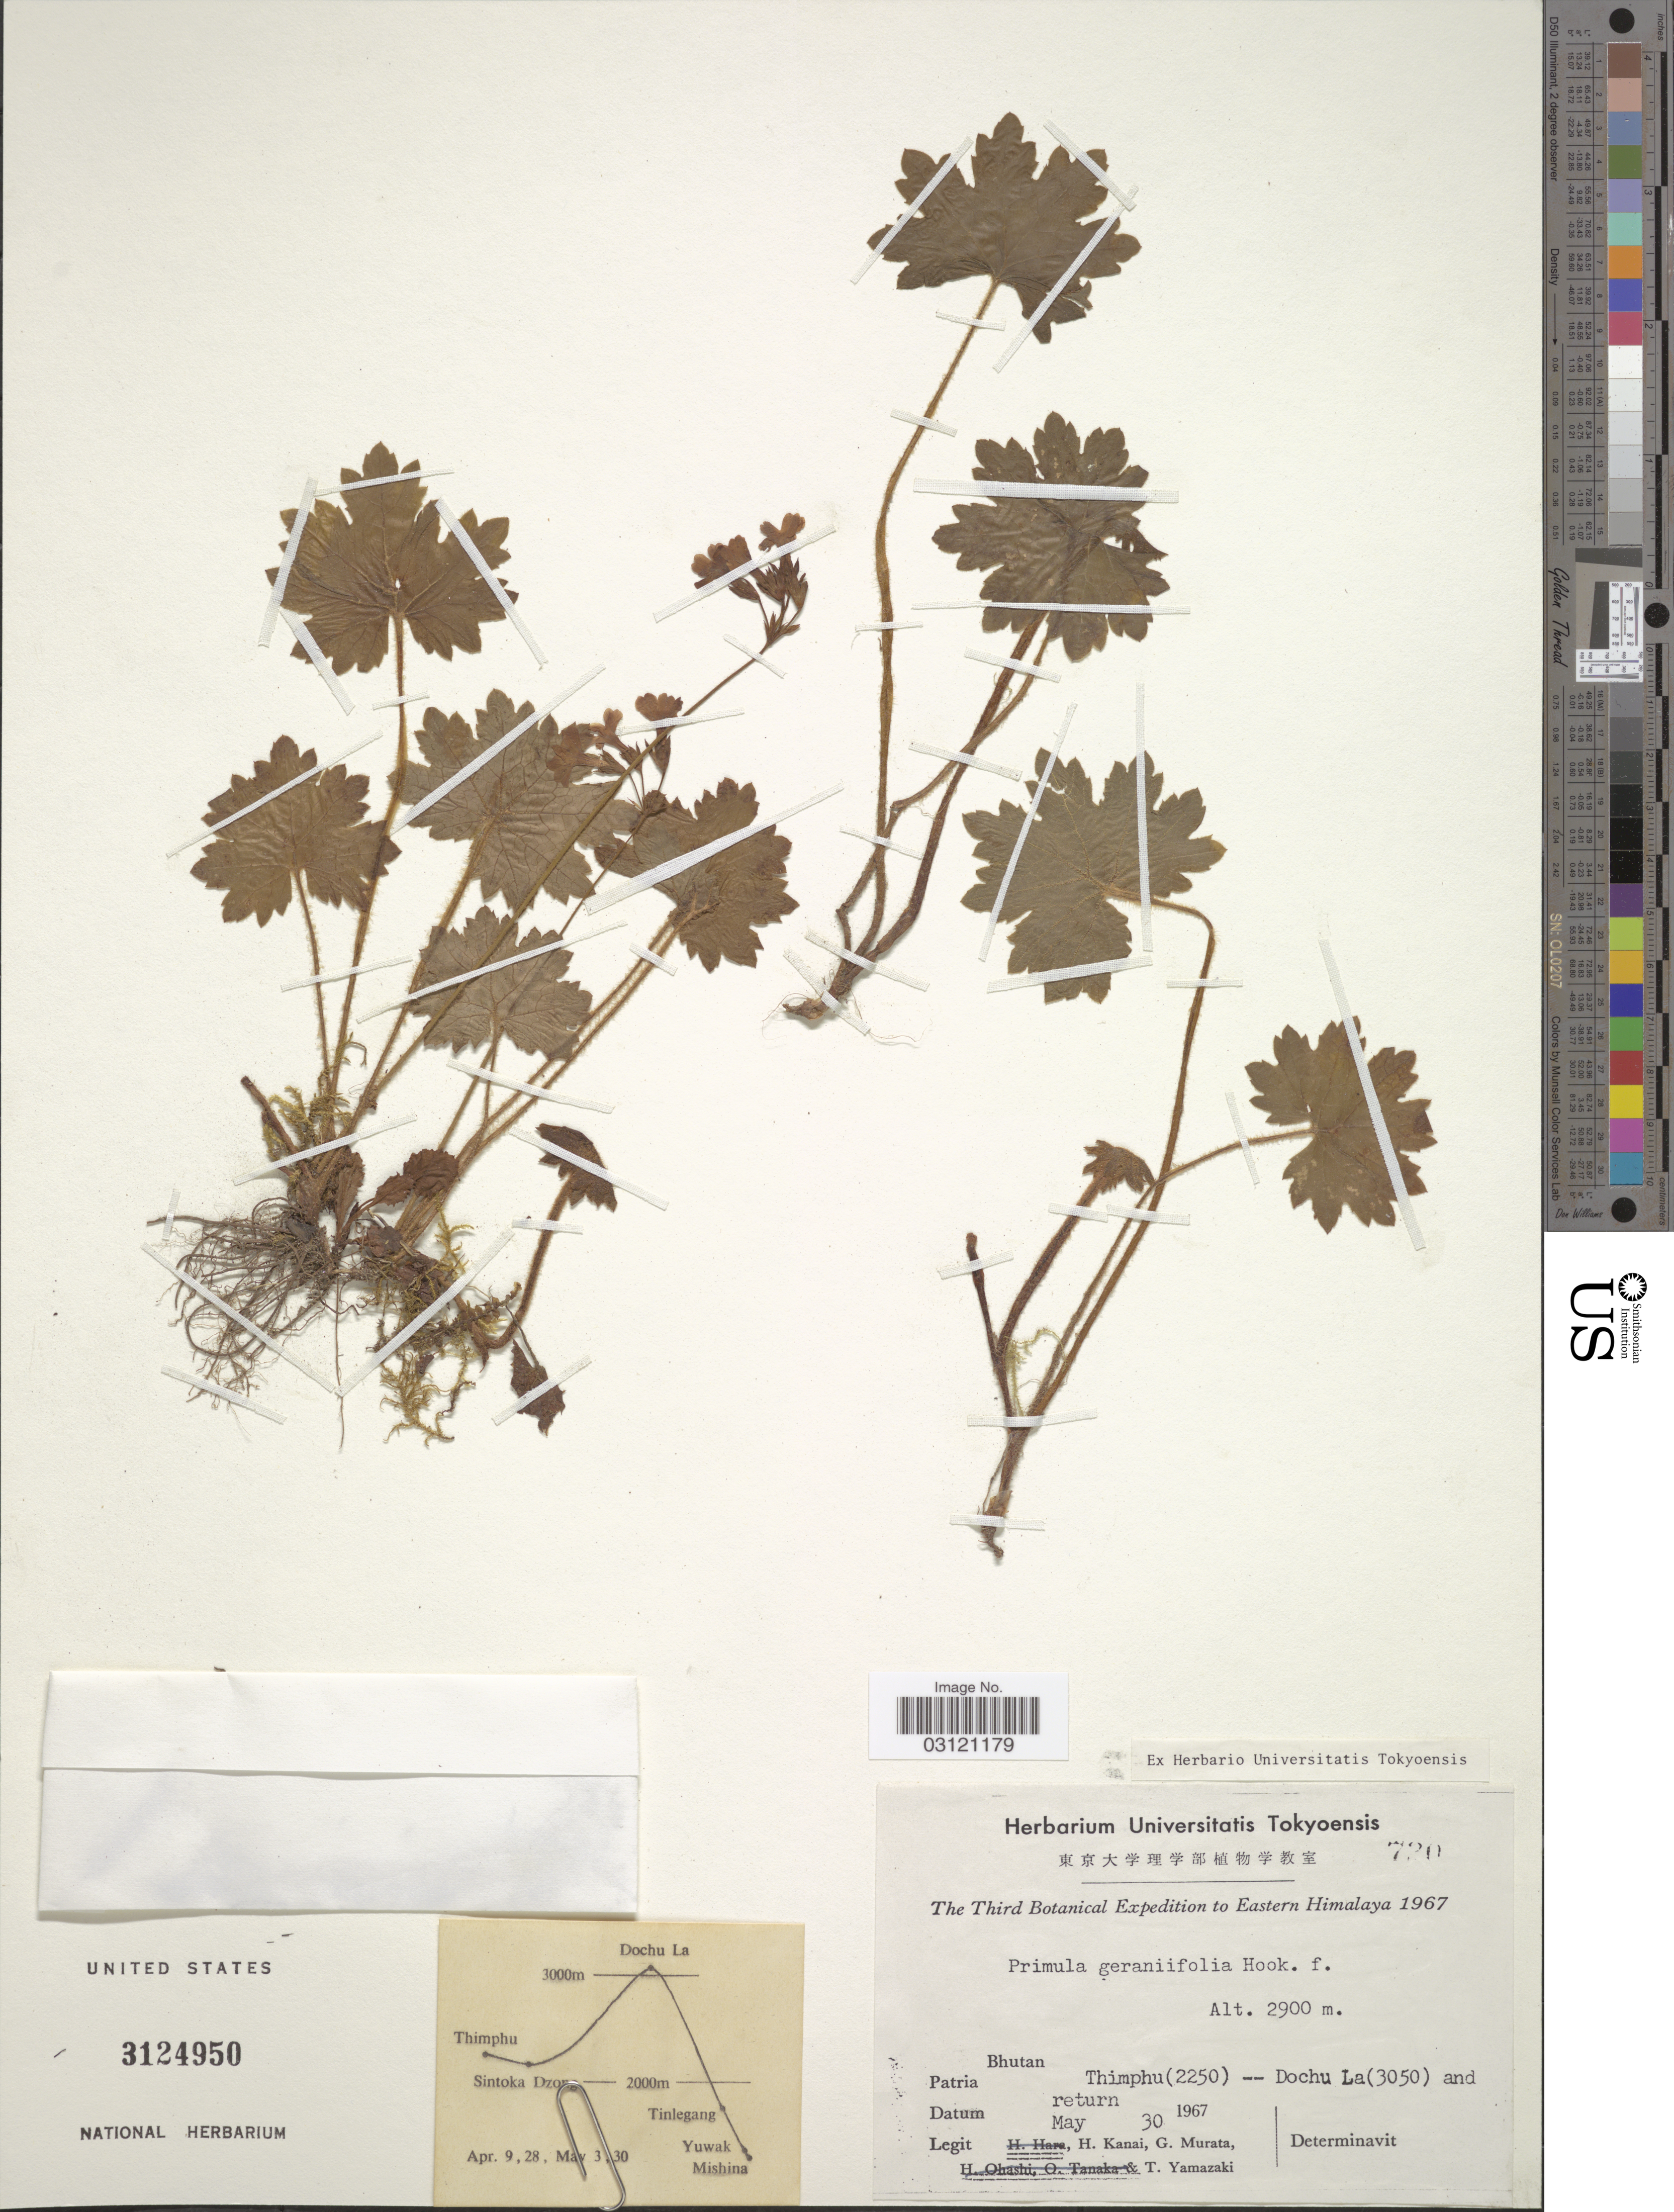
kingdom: Plantae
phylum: Tracheophyta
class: Magnoliopsida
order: Ericales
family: Primulaceae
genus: Primula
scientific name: Primula geraniifolia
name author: Hook. f.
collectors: H. Kanai, G. Murata & T. Yamazaki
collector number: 720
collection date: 1967-05-30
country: Bhutan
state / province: Thimphu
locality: Bhutan, Thimphu, Dochu La and return.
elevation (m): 2900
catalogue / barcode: US 3124950